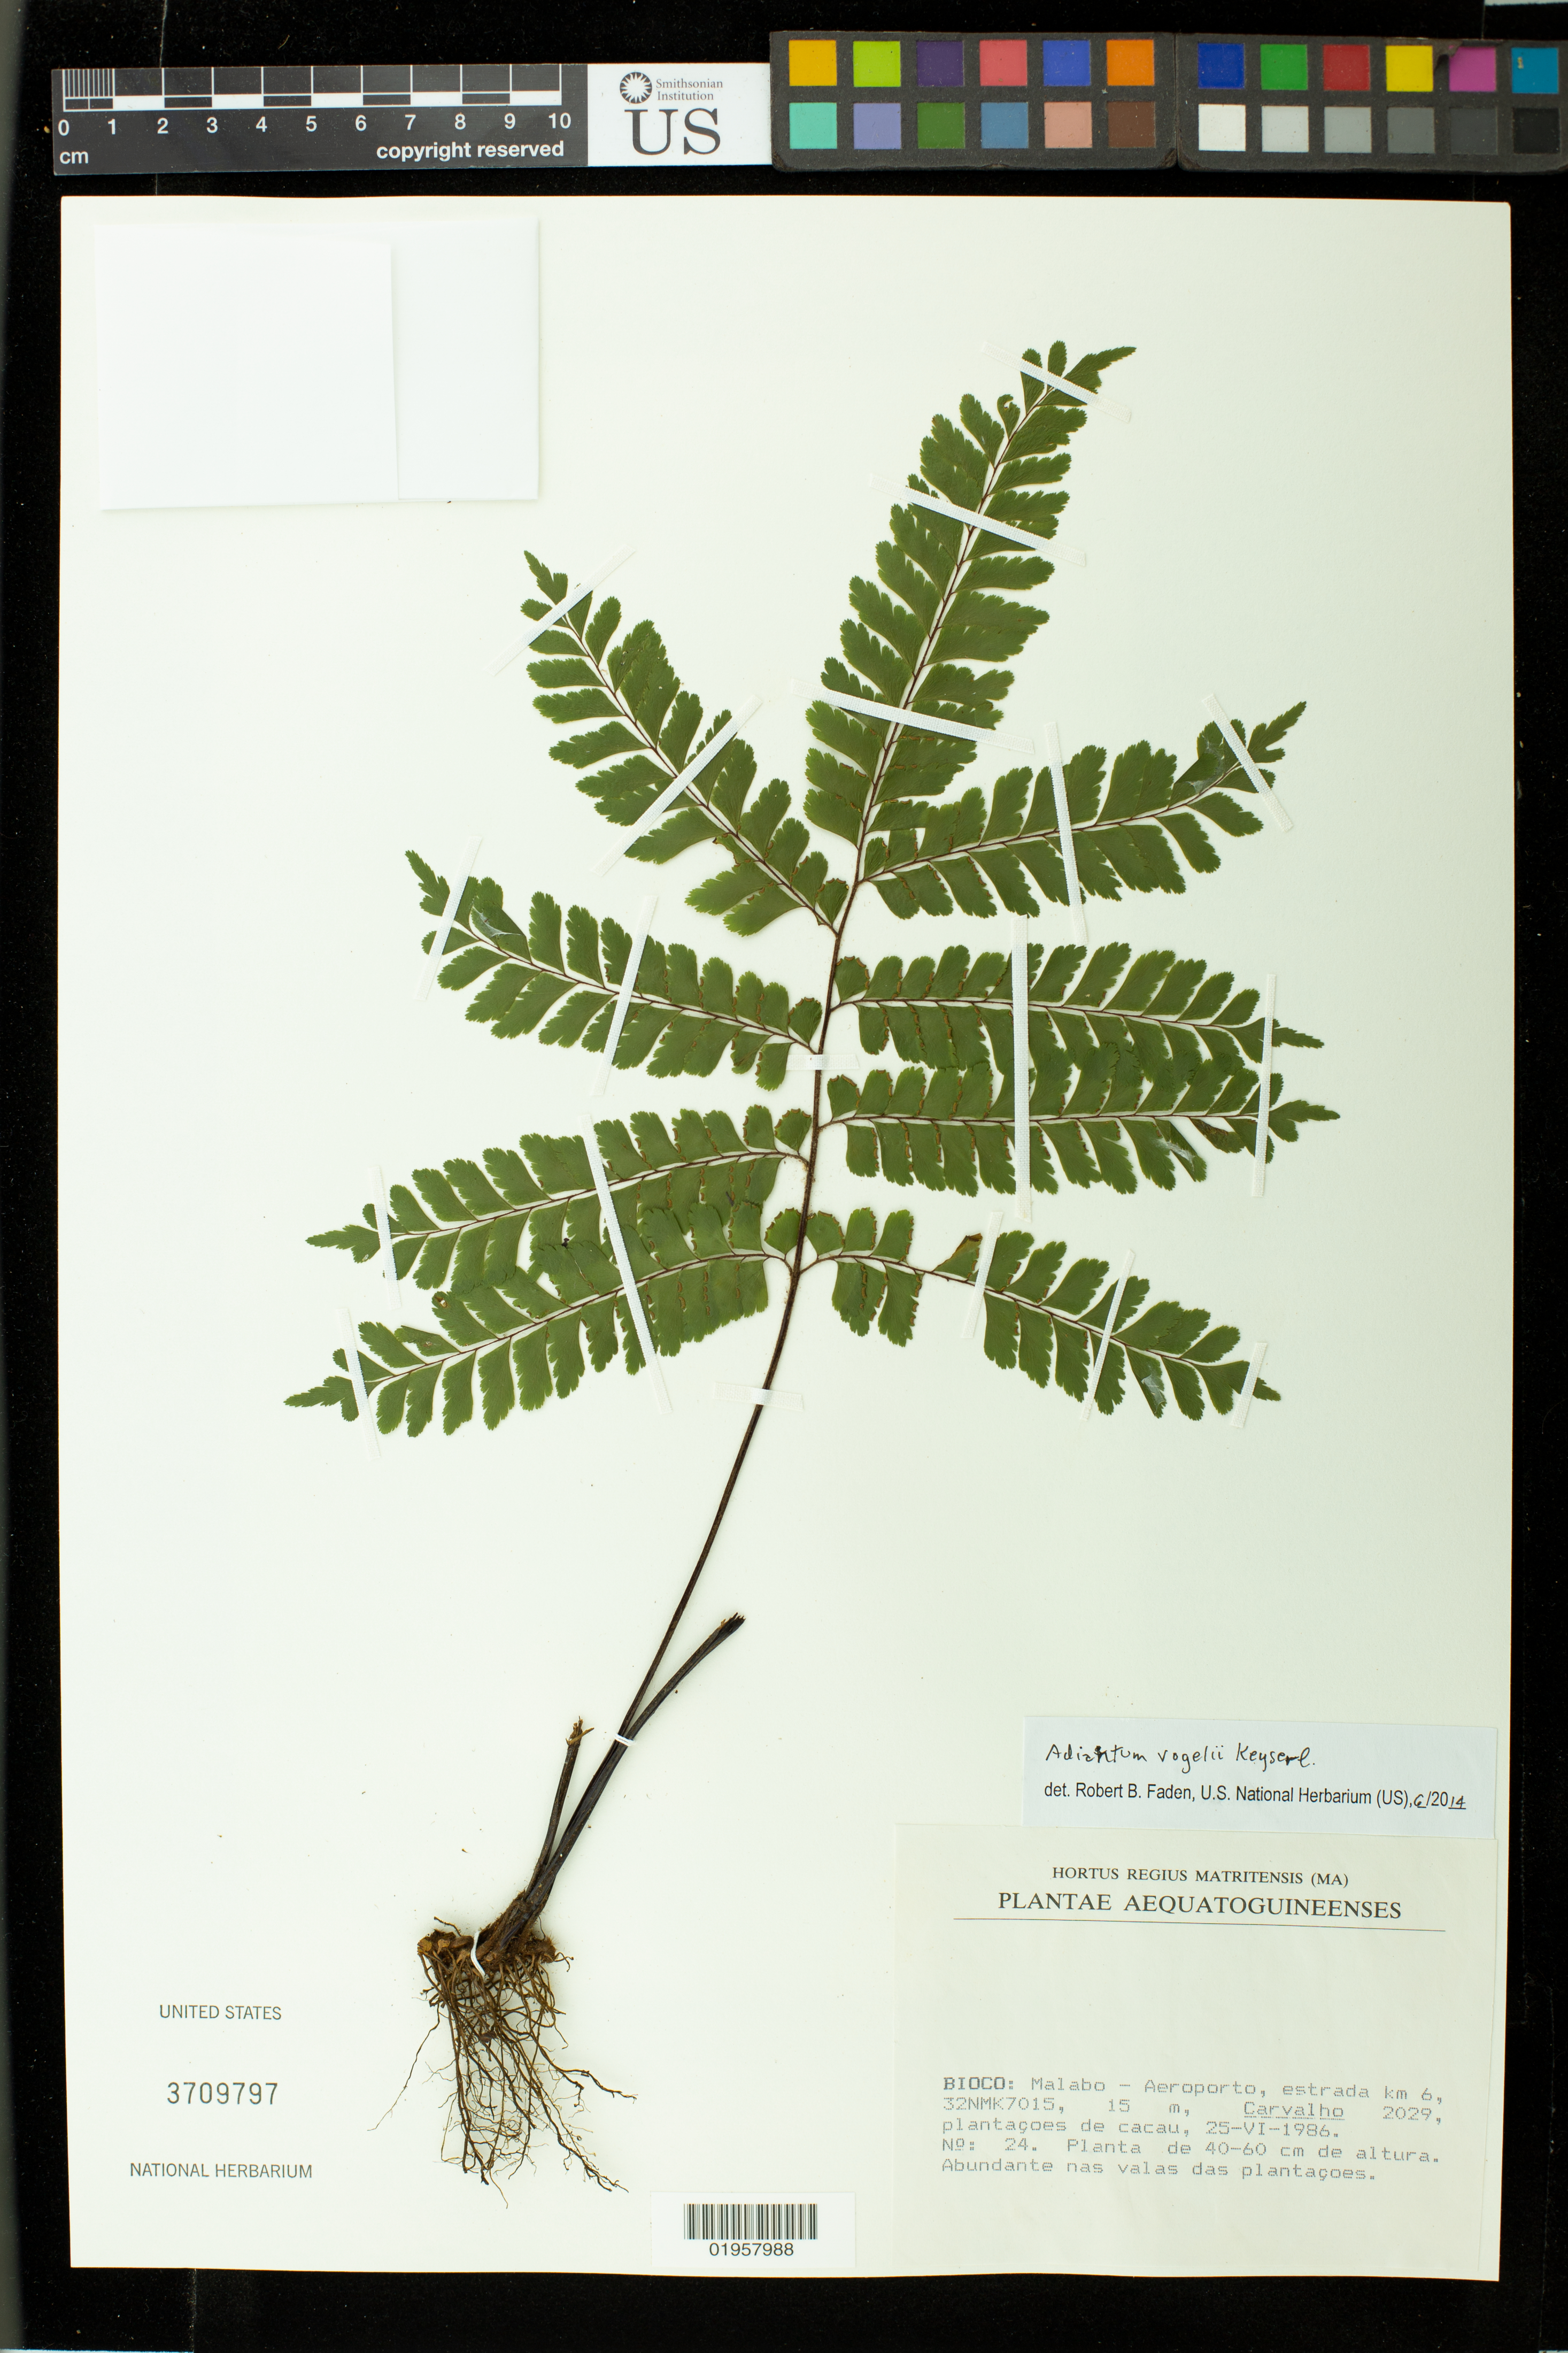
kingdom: Plantae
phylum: Tracheophyta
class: Polypodiopsida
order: Polypodiales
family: Pteridaceae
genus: Adiantum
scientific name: Adiantum vogelii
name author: Mett. ex Keys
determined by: Faden, Robert B., (US), Smithsonian Institution - National Museum of Natural History (UNITED STATES)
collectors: -- Carvalho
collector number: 2029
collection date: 1986-06-25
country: Equatorial Guinea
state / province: Bioko Norte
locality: Bioco [Bioko]. Malabo - Aeroporto, estrada km 6, 32NMK7015, 15 m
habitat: Plantaçoes de cacau. Abundante nas valas das plantaçoes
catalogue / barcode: US 3709797